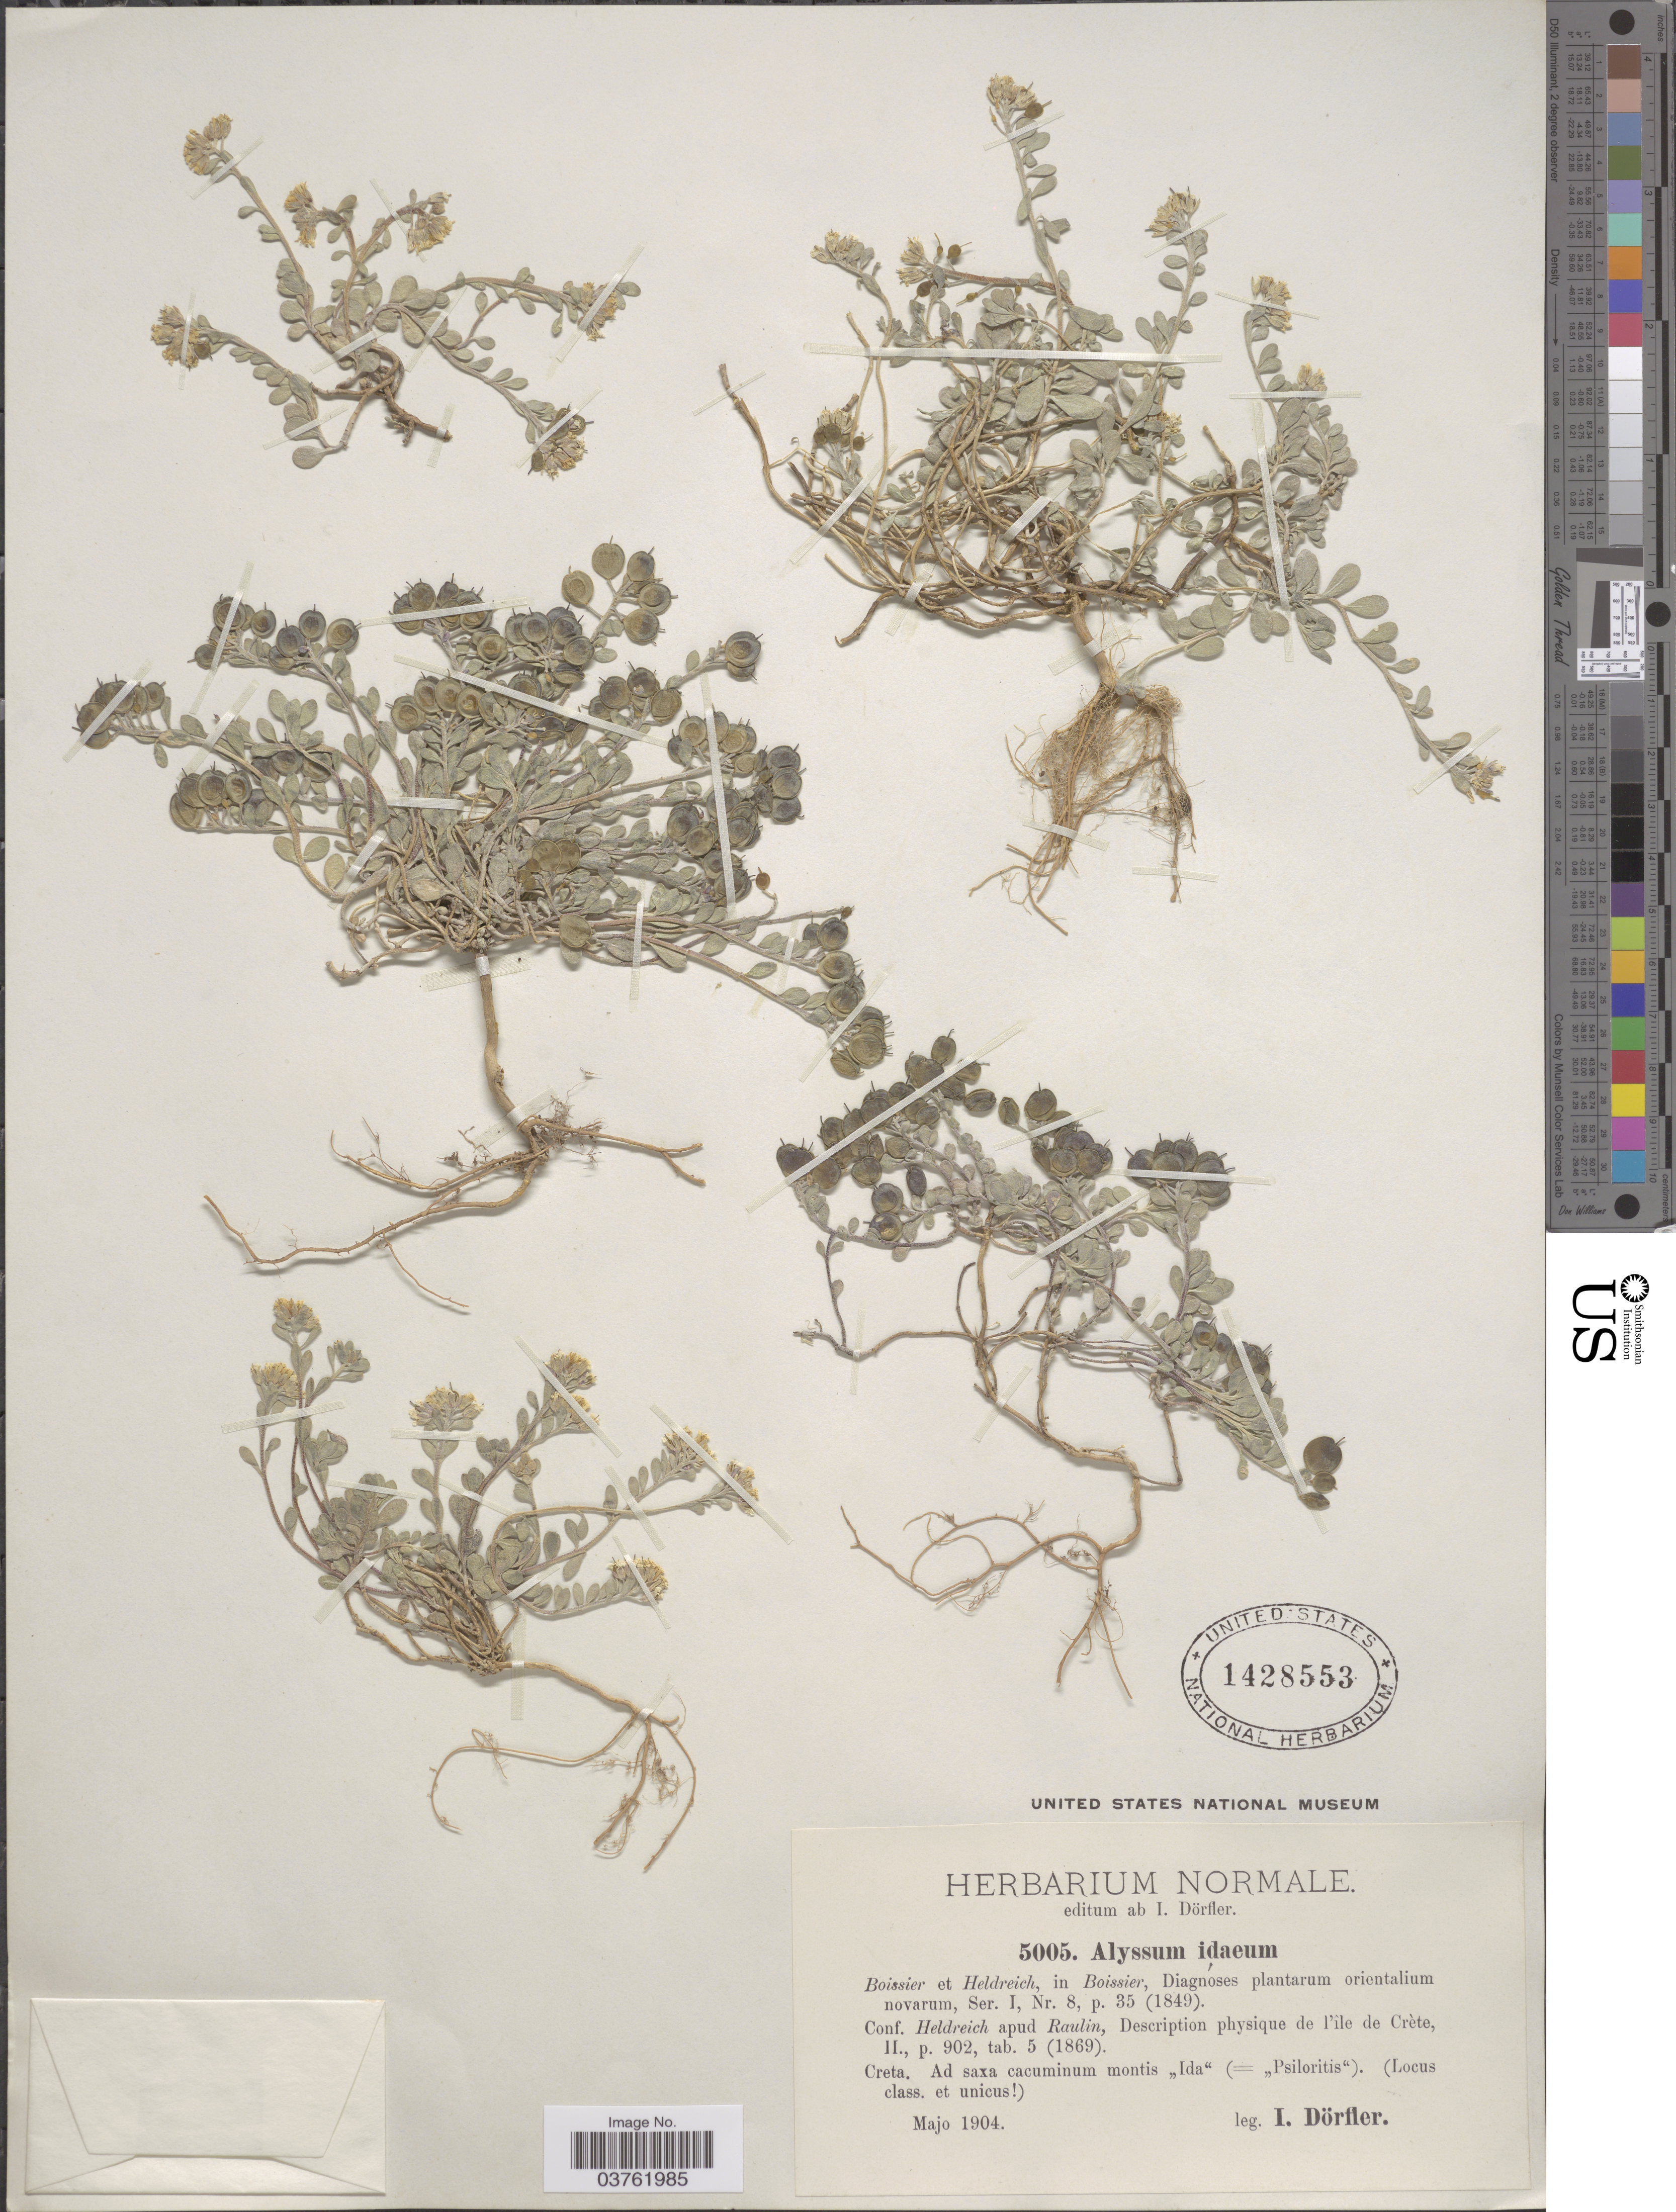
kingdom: Plantae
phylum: Tracheophyta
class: Magnoliopsida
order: Brassicales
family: Brassicaceae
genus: Alyssum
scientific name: Alyssum idaeum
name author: Boiss. & Heldr.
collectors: I. Dörfler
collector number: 5005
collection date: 1904-05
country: Greece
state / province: Crete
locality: Ad saxa cacuminum montis "Ida" (="Psiloritis").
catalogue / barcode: US 1428553